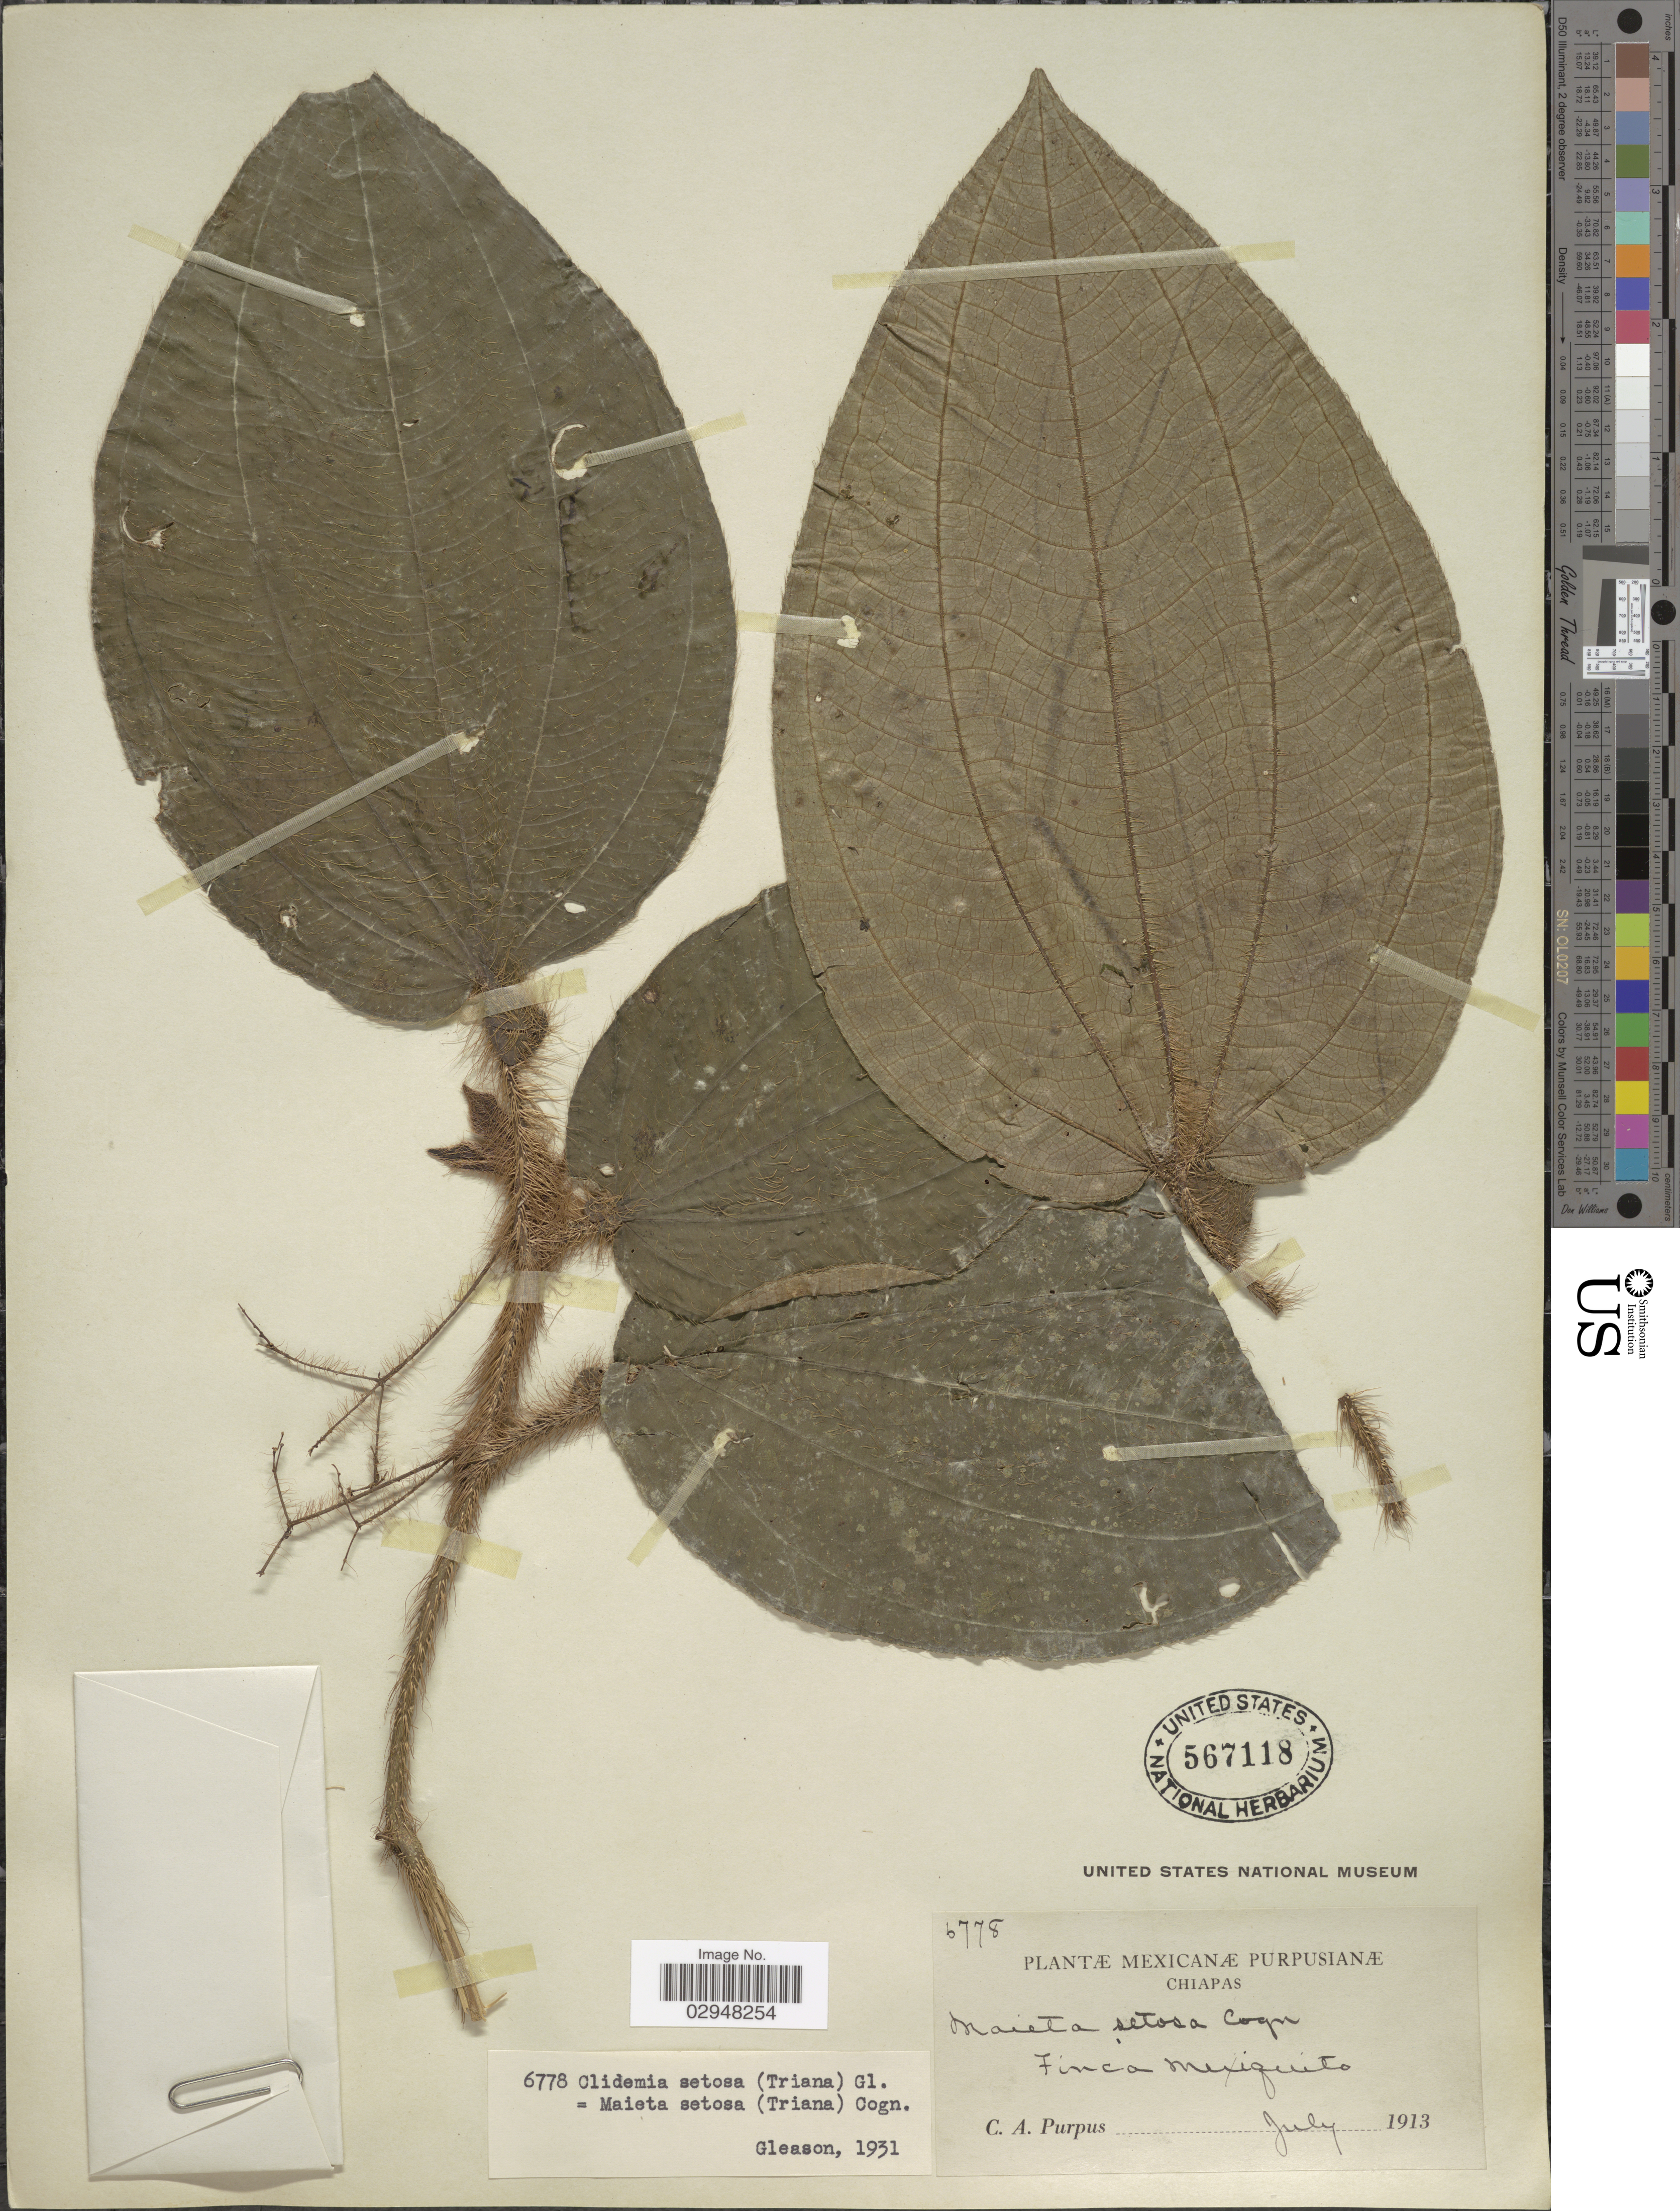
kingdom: Plantae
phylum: Tracheophyta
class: Magnoliopsida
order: Myrtales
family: Melastomataceae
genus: Clidemia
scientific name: Clidemia setosa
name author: (Triana) Gleason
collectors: C. A. Purpus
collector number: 6778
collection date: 1913-07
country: Mexico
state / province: Chiapas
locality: Finca Mexiquito.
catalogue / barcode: US 567118